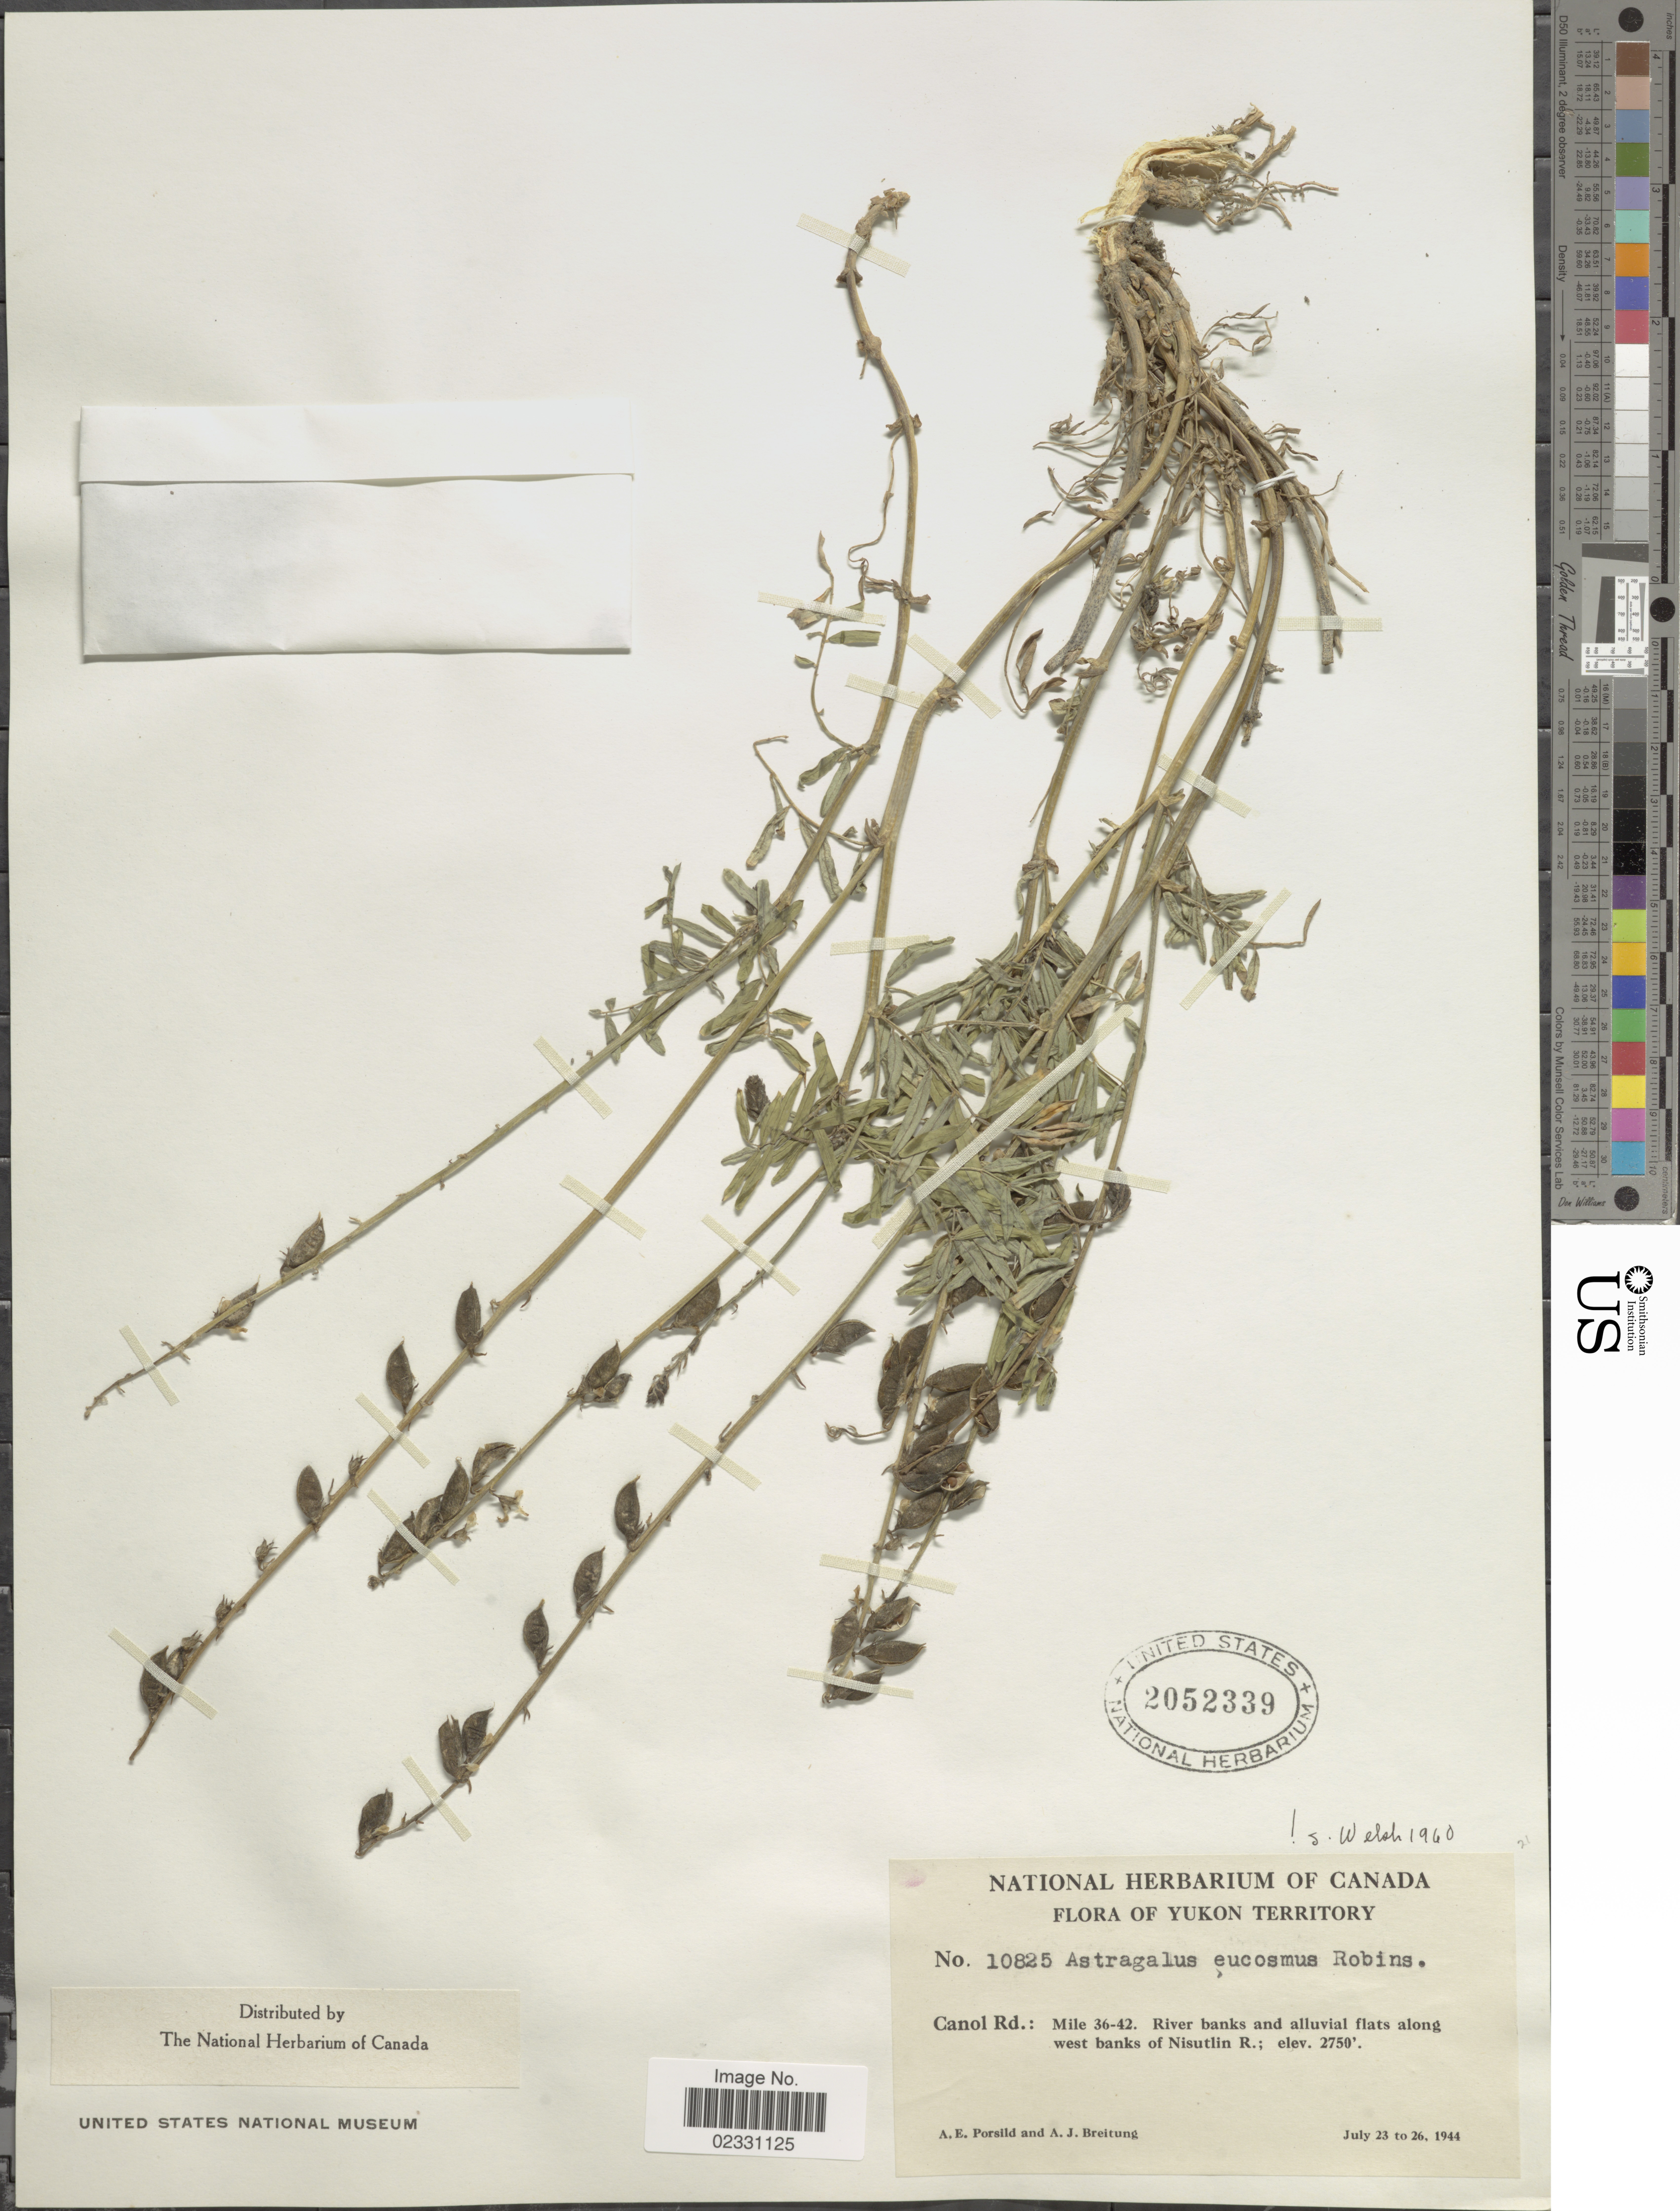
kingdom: Plantae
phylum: Tracheophyta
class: Magnoliopsida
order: Fabales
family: Fabaceae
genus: Astragalus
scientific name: Astragalus eucosmus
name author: B.L. Rob.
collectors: A. E. Porsild & A. Breitung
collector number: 10825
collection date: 1944-07-23/1944-07-26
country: Canada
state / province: Yukon Territory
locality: Canol Rd.: Mile 36-42. River banks and alluvial flats along west banks of Nisutlin R.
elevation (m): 838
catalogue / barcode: US 2052339